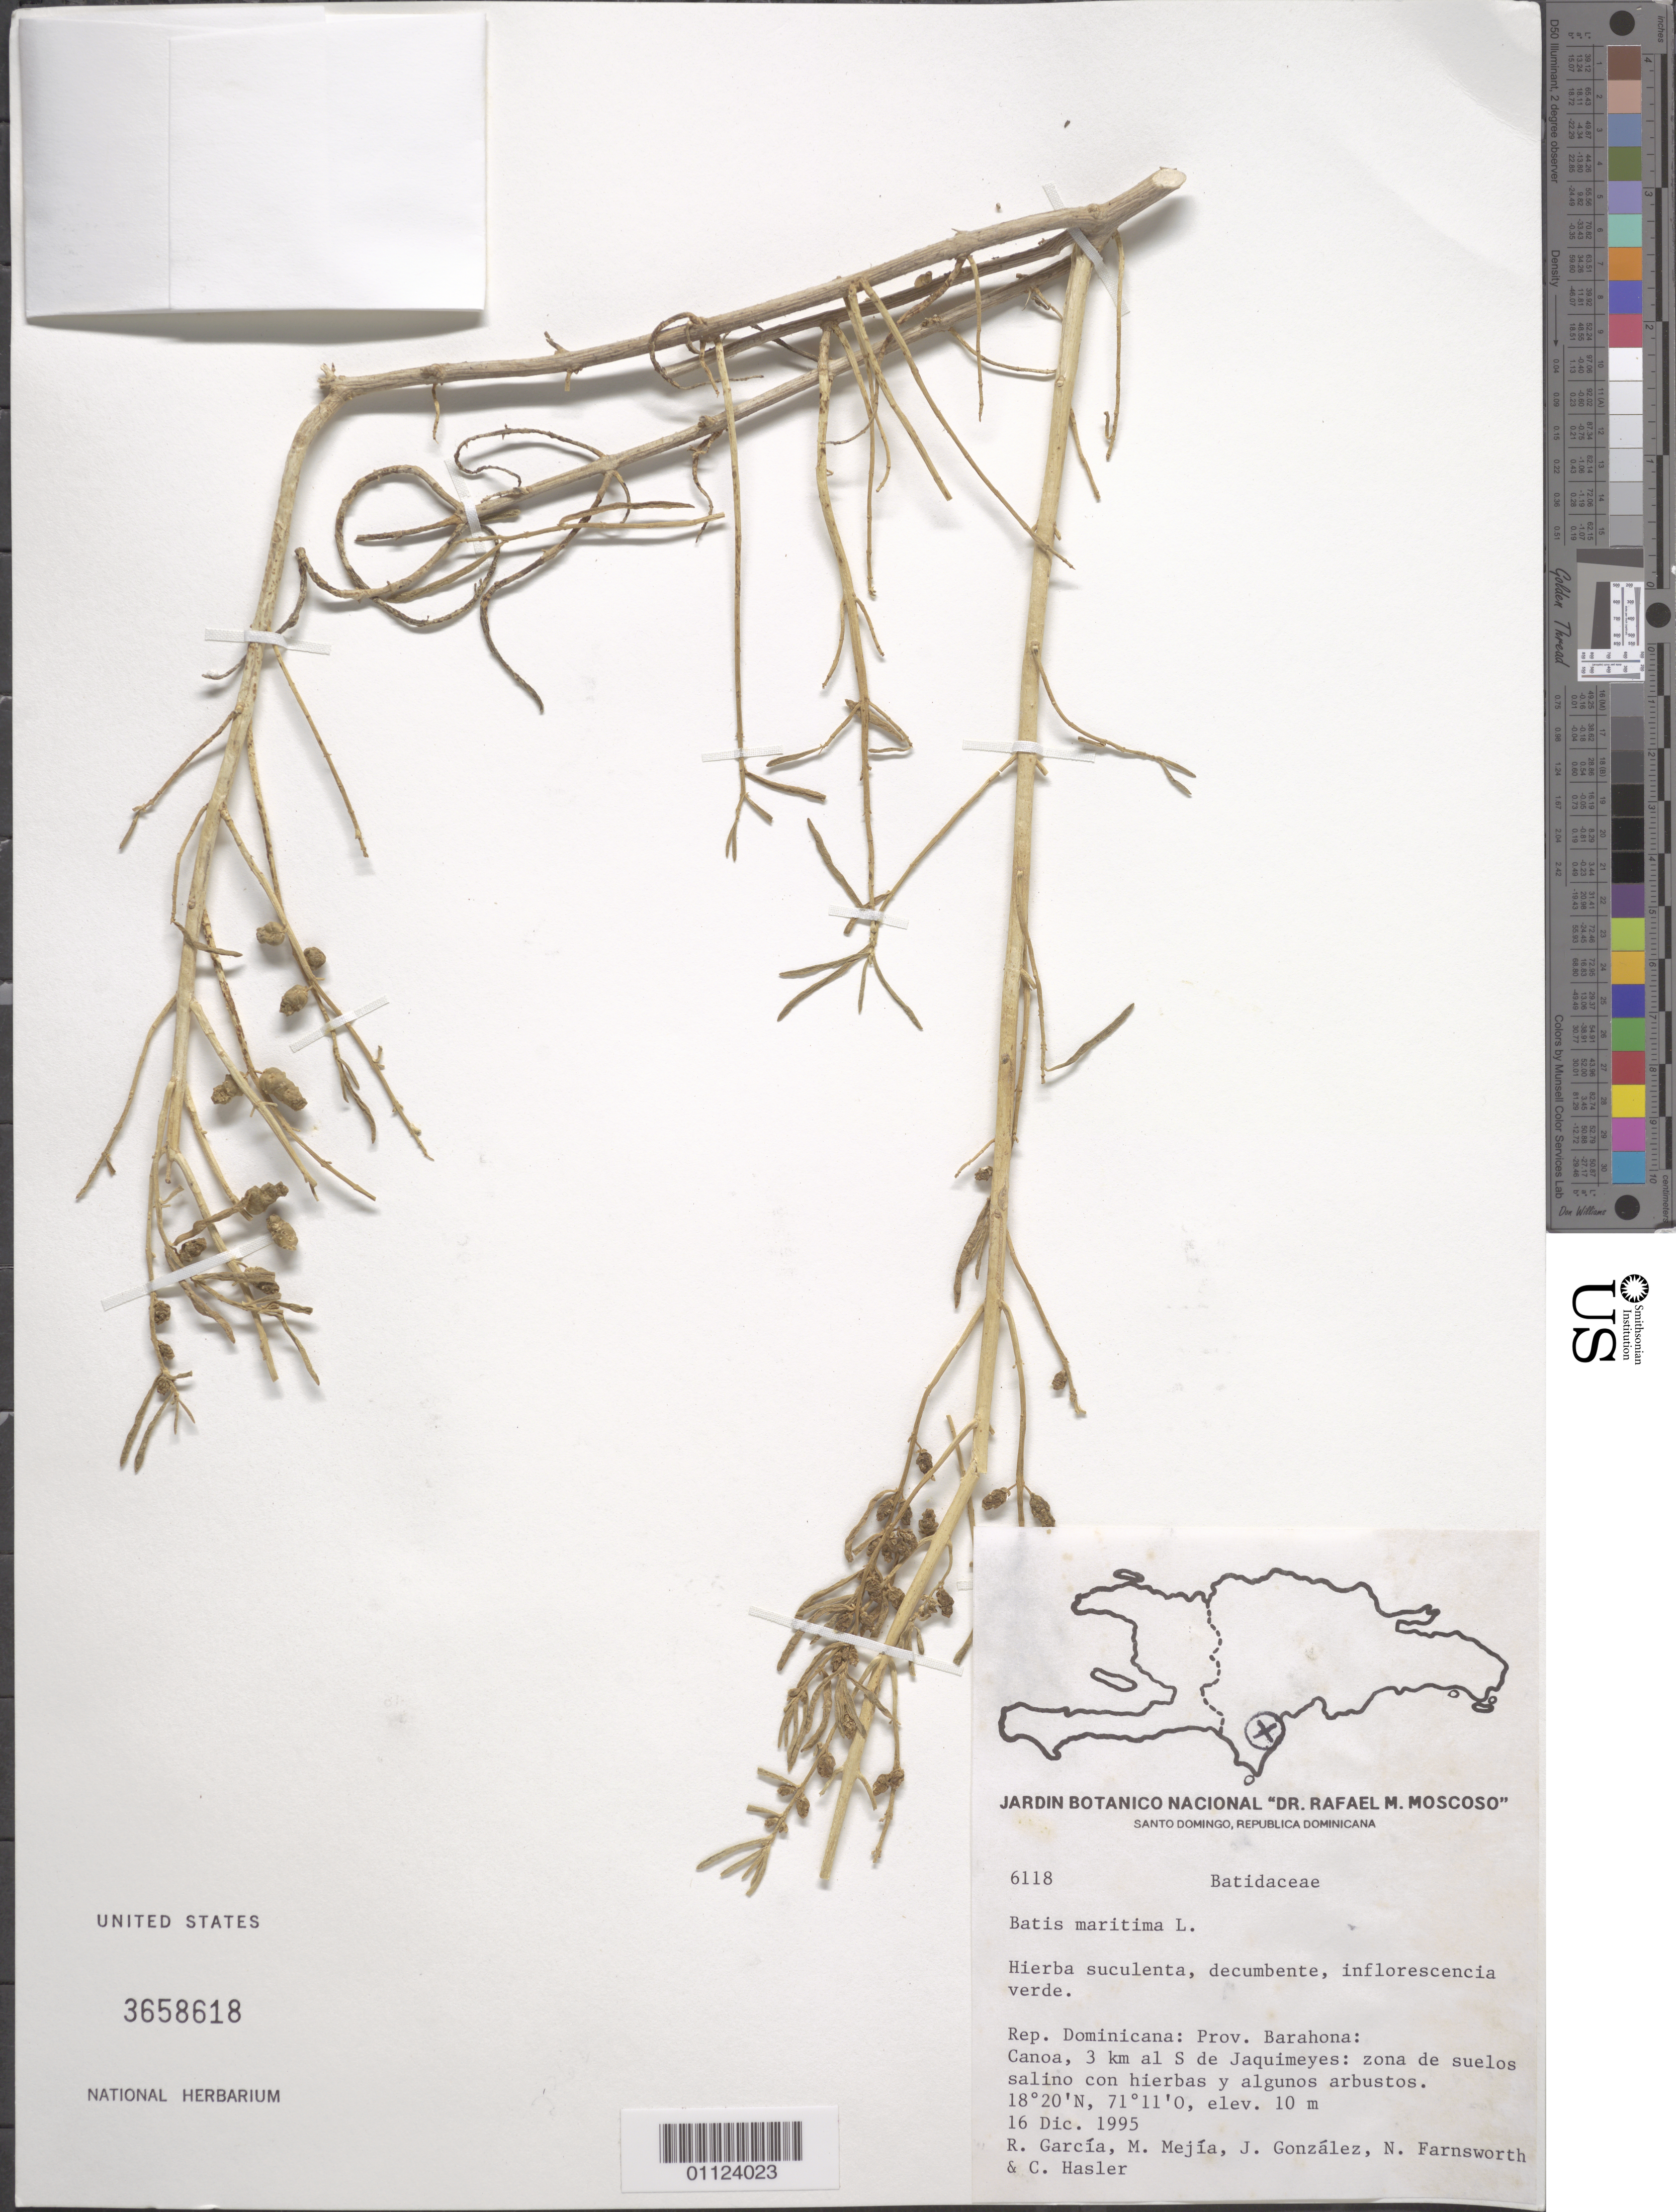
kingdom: Plantae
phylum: Tracheophyta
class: Magnoliopsida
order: Brassicales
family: Bataceae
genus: Batis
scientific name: Batis maritima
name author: L.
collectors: R. G. García, M. Mejia, J. González, N. Farnsworth & C. Hasler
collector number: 6118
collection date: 1995-12-16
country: Dominican Republic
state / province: Barahona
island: Hispaniola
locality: Canoa, 3 km al S de Jaquimeyes.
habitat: Zona de suelos salino con hierbas y algunos arbustos.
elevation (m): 10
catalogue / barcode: US 3658618